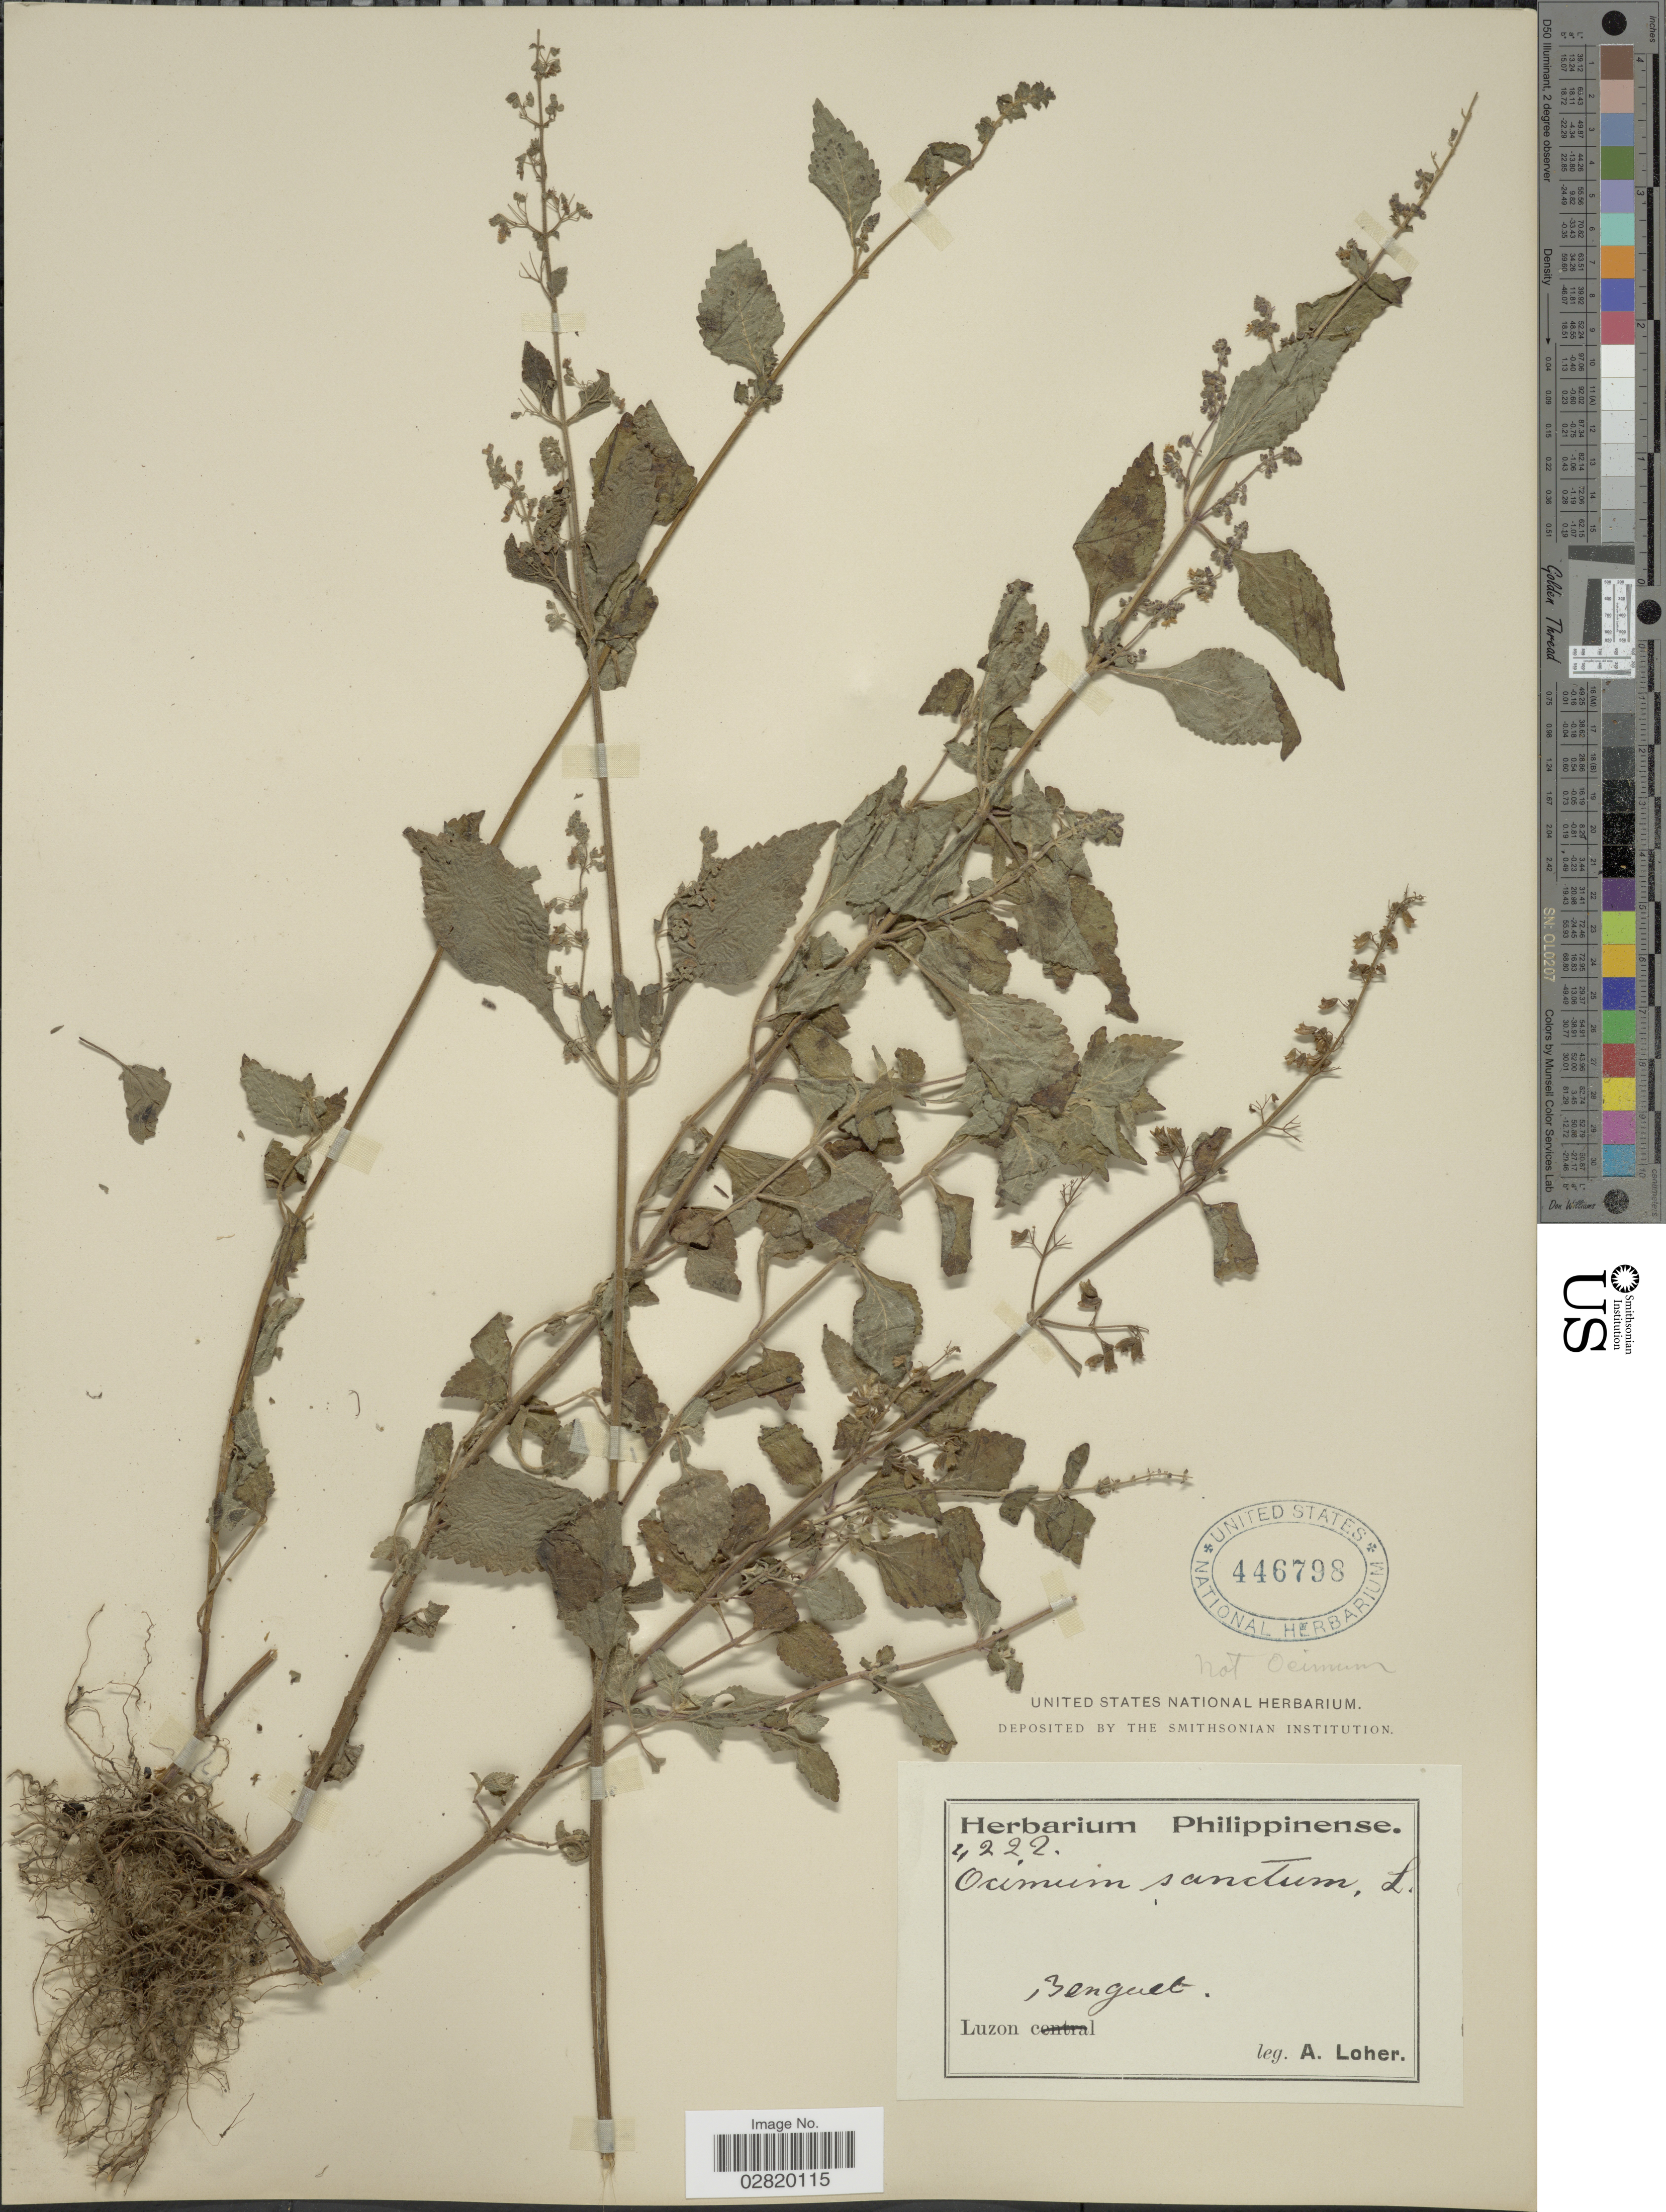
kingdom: Plantae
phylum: Tracheophyta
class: Magnoliopsida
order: Lamiales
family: Lamiaceae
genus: Ocimum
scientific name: Ocimum sanctum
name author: L.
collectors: A. Loher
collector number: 4222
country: Philippines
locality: Luzon, Benguet.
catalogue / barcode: US 446798